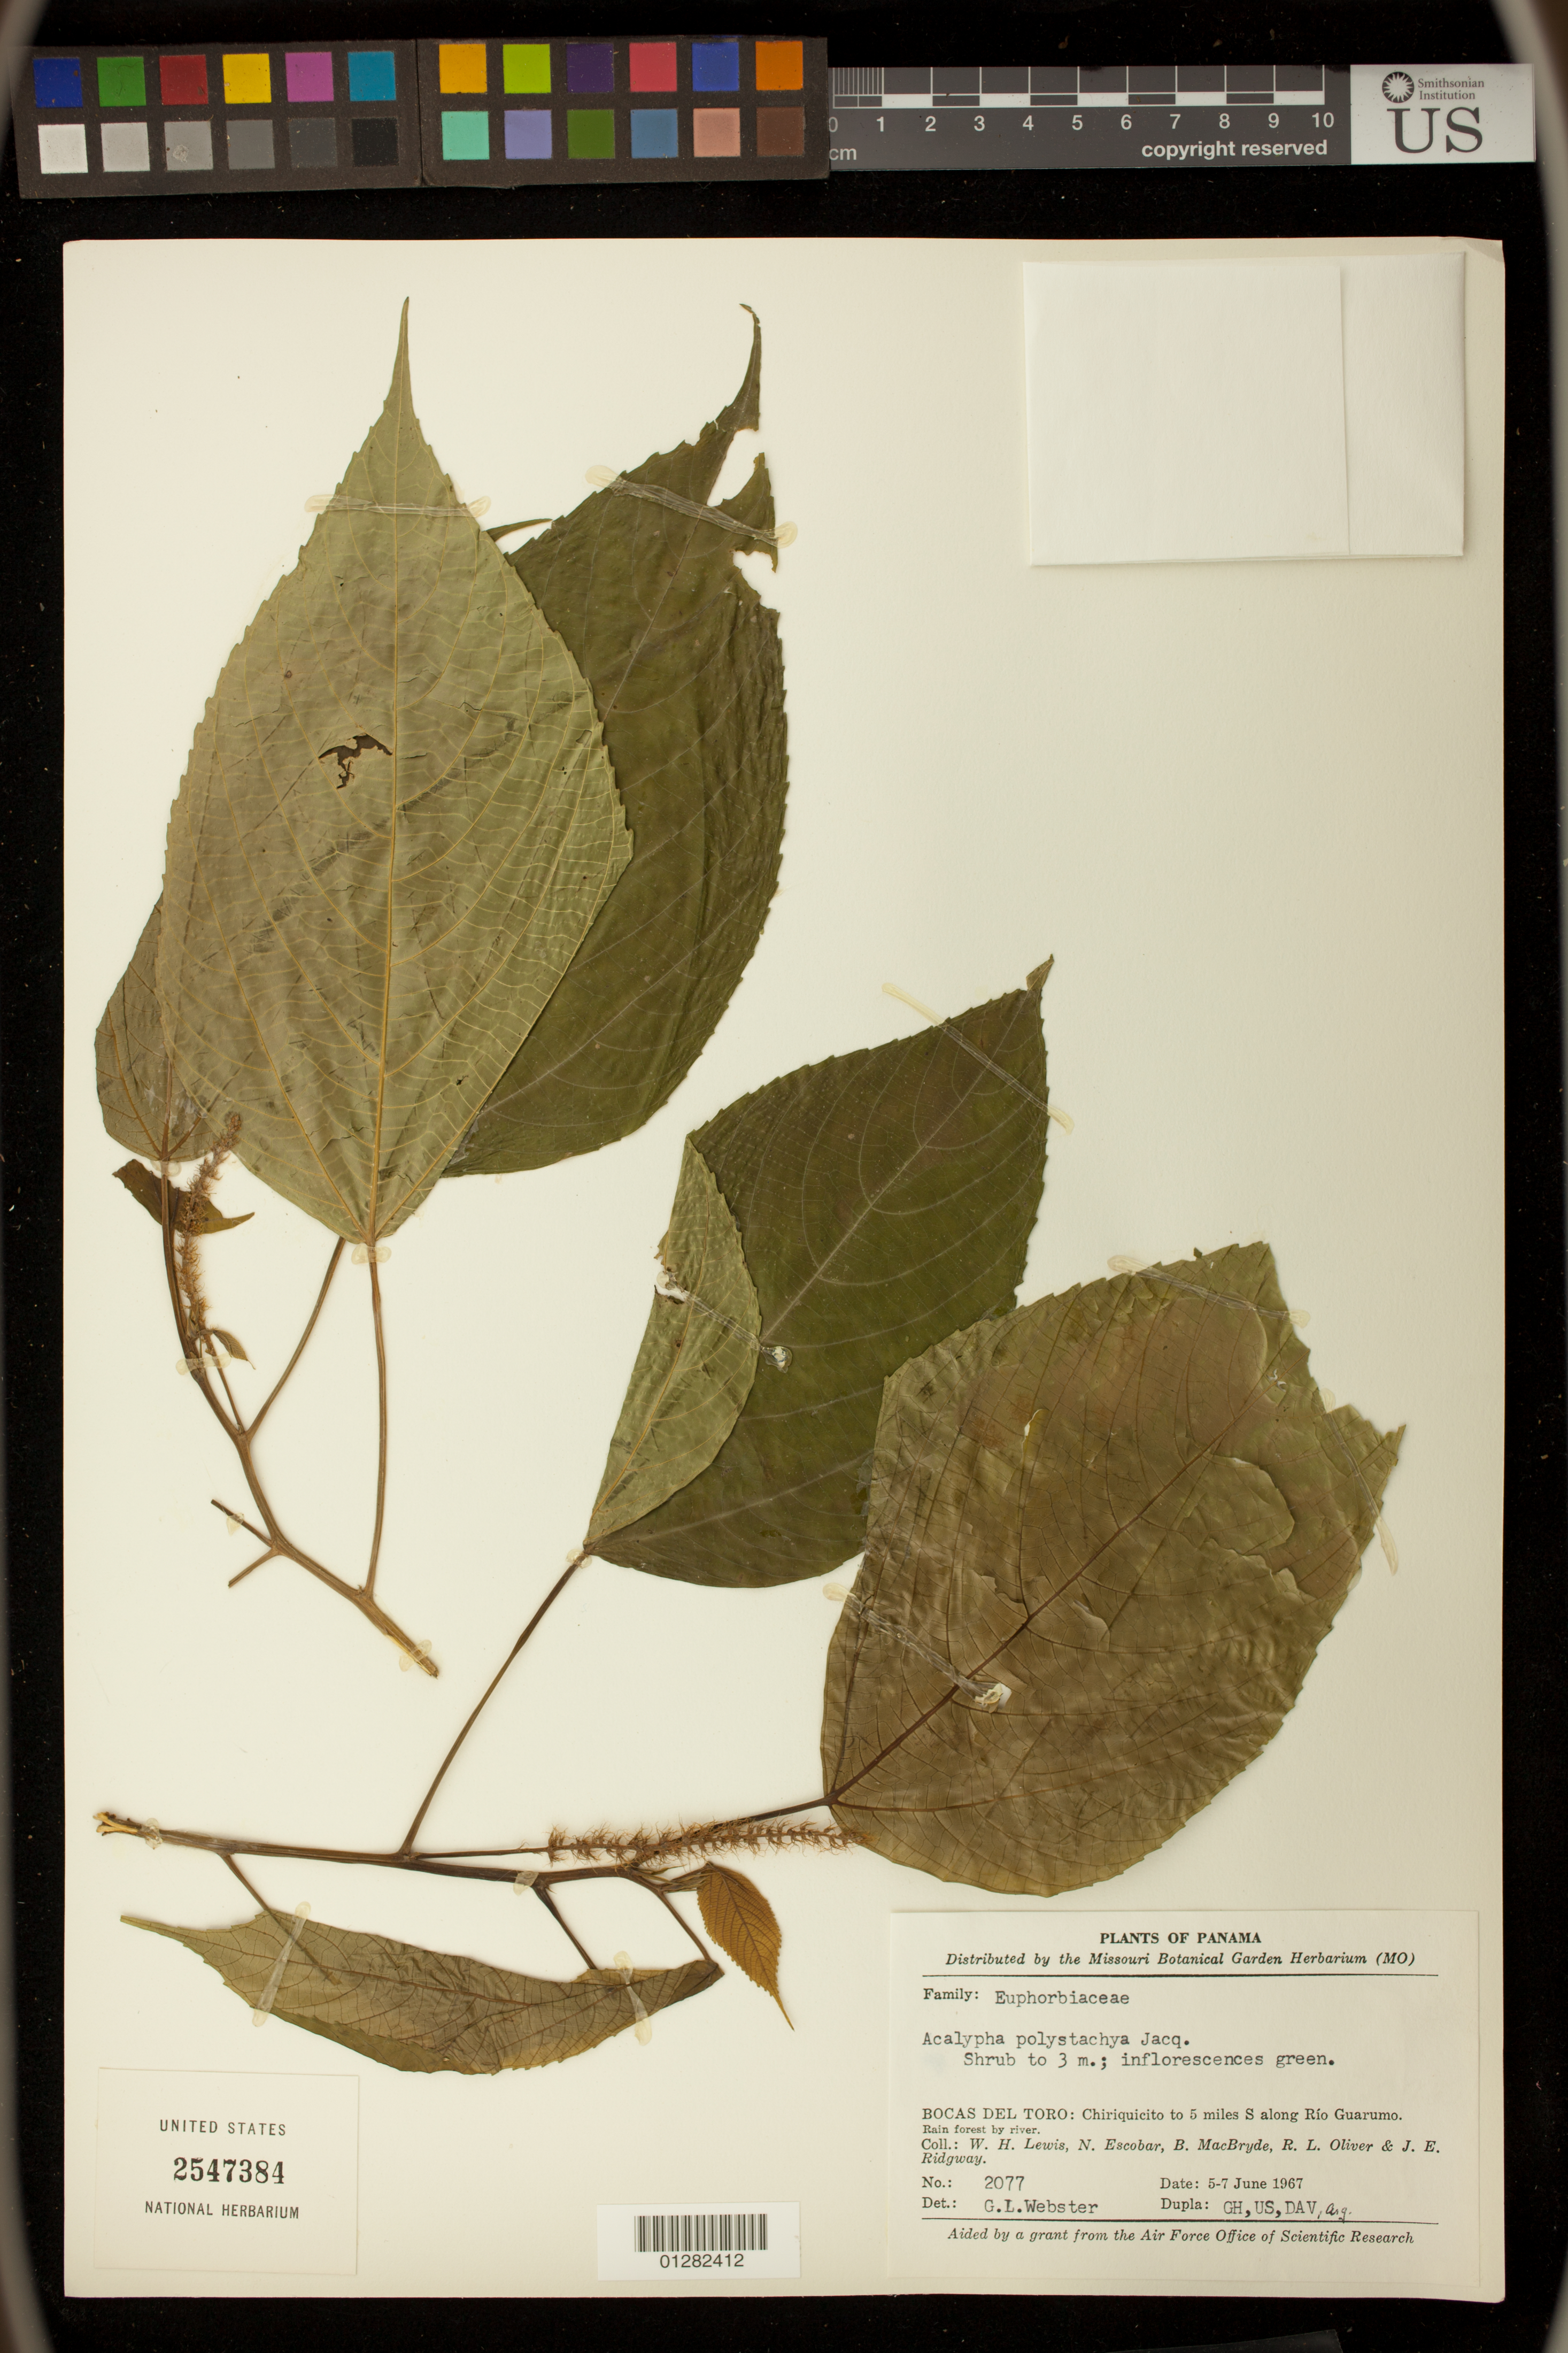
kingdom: Plantae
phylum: Tracheophyta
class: Magnoliopsida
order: Malpighiales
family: Euphorbiaceae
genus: Acalypha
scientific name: Acalypha polystachya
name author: Jacq.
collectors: W. H. Lewis, N. Escobar, B. MacBryde, R. L. Oliver & J. Ridgway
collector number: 2077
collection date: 1967-07-05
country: Panama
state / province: Bocas del Toro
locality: Chiriquicito to 5 miles S along Rio Guarumo.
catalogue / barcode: US 2547384